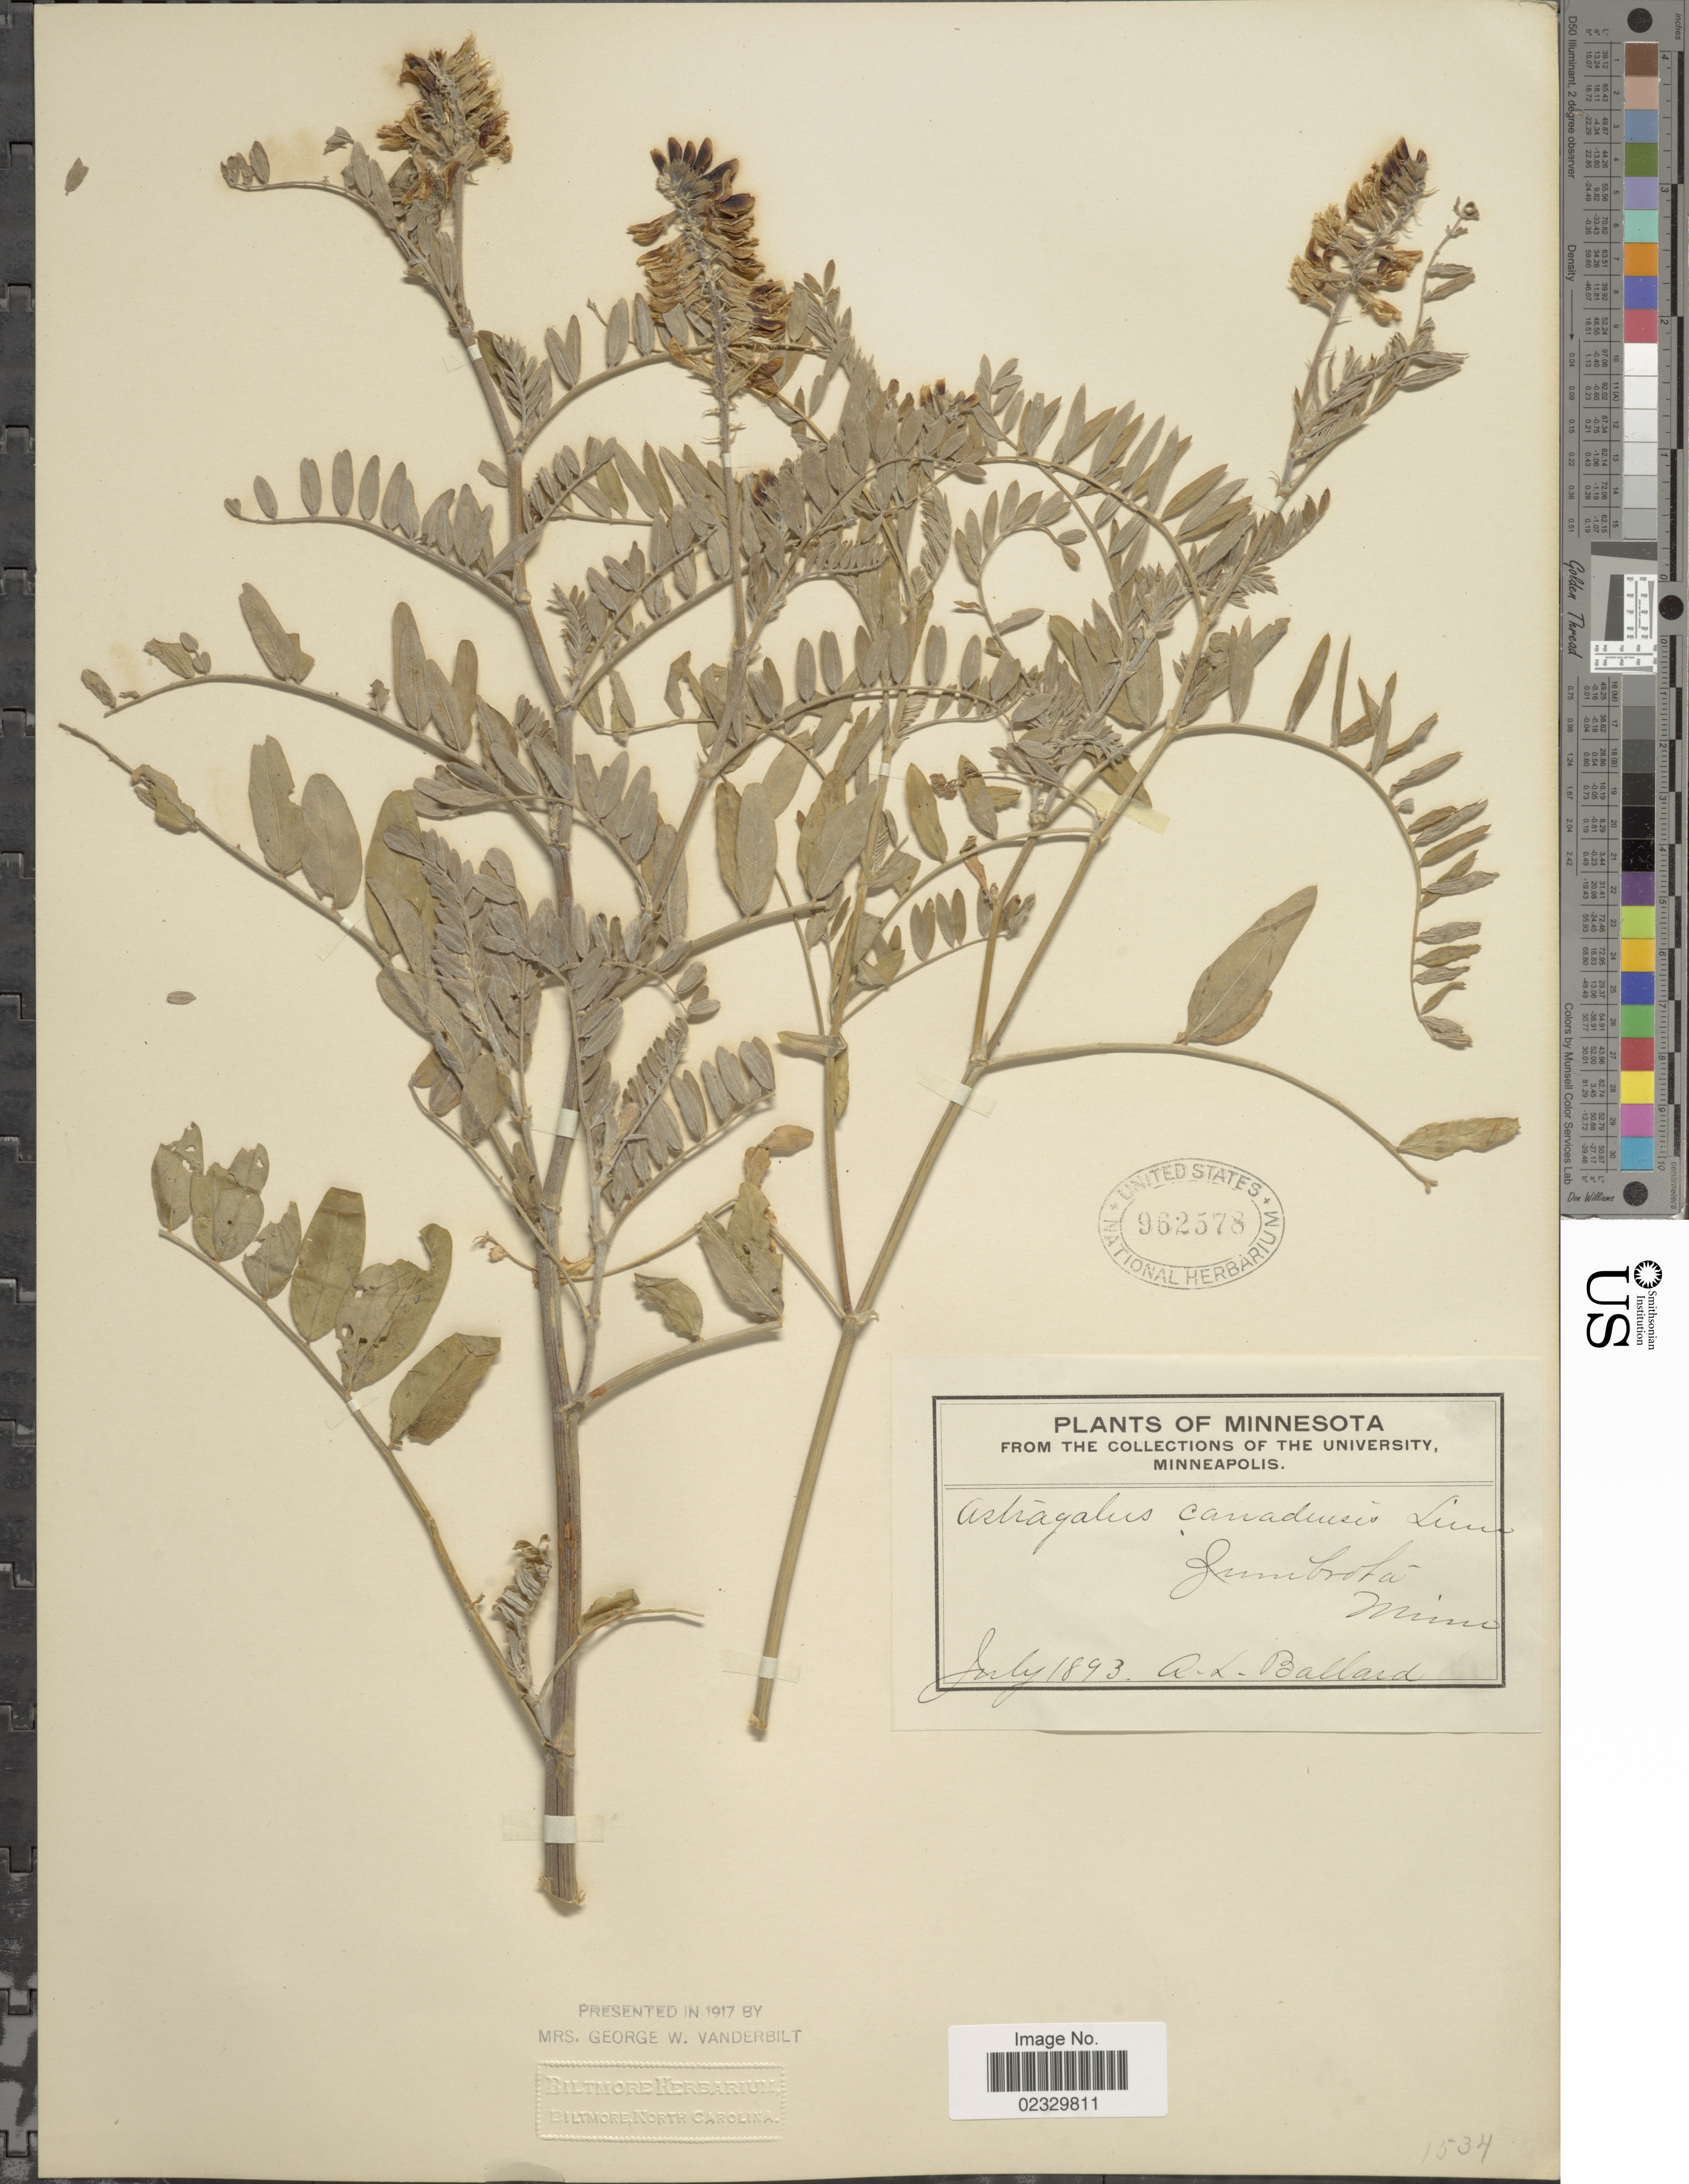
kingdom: Plantae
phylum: Tracheophyta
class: Magnoliopsida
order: Fabales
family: Fabaceae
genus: Astragalus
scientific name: Astragalus canadensis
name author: L.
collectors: A. L. Ballard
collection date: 1893-07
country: United States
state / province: Minnesota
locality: Sumbroka, Minn.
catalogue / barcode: US 962578